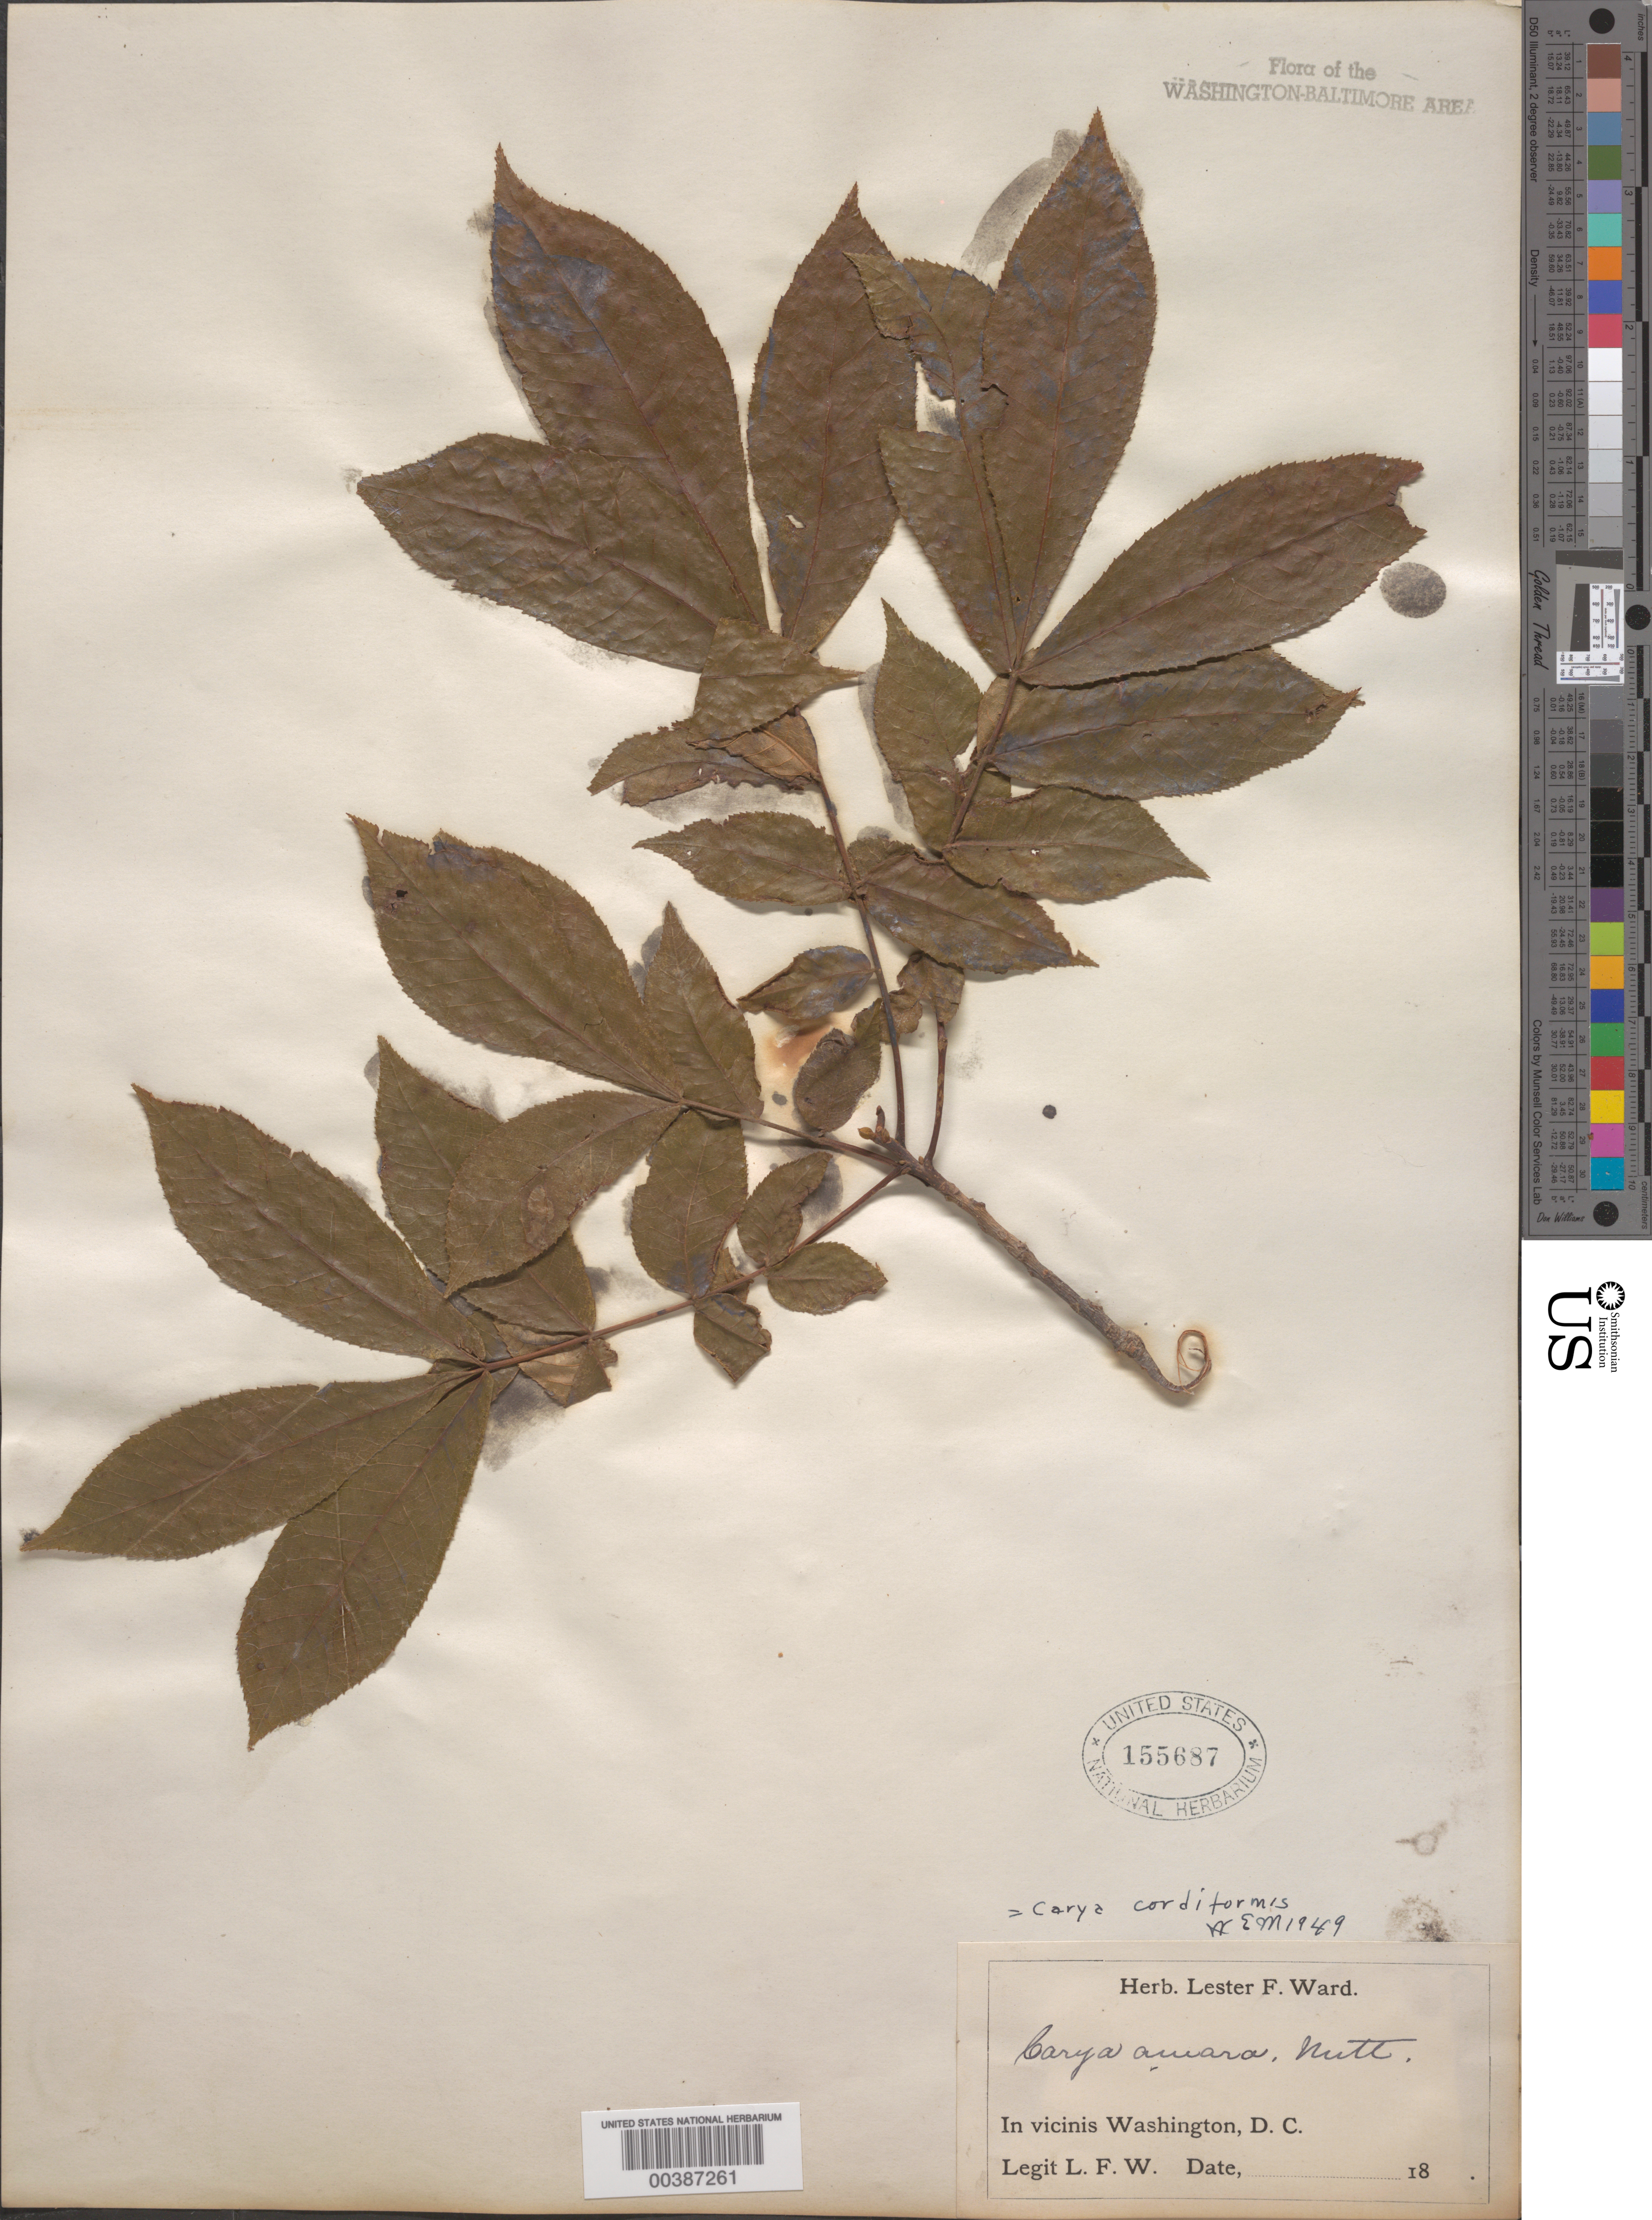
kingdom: Plantae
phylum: Tracheophyta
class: Magnoliopsida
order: Fagales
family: Juglandaceae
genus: Carya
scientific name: Carya cordiformis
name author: (Wangenh.) K. Koch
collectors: L. F. Ward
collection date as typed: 18--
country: United States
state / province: District of Columbia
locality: G.P.W., Washington D.C. area.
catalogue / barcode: US 155687